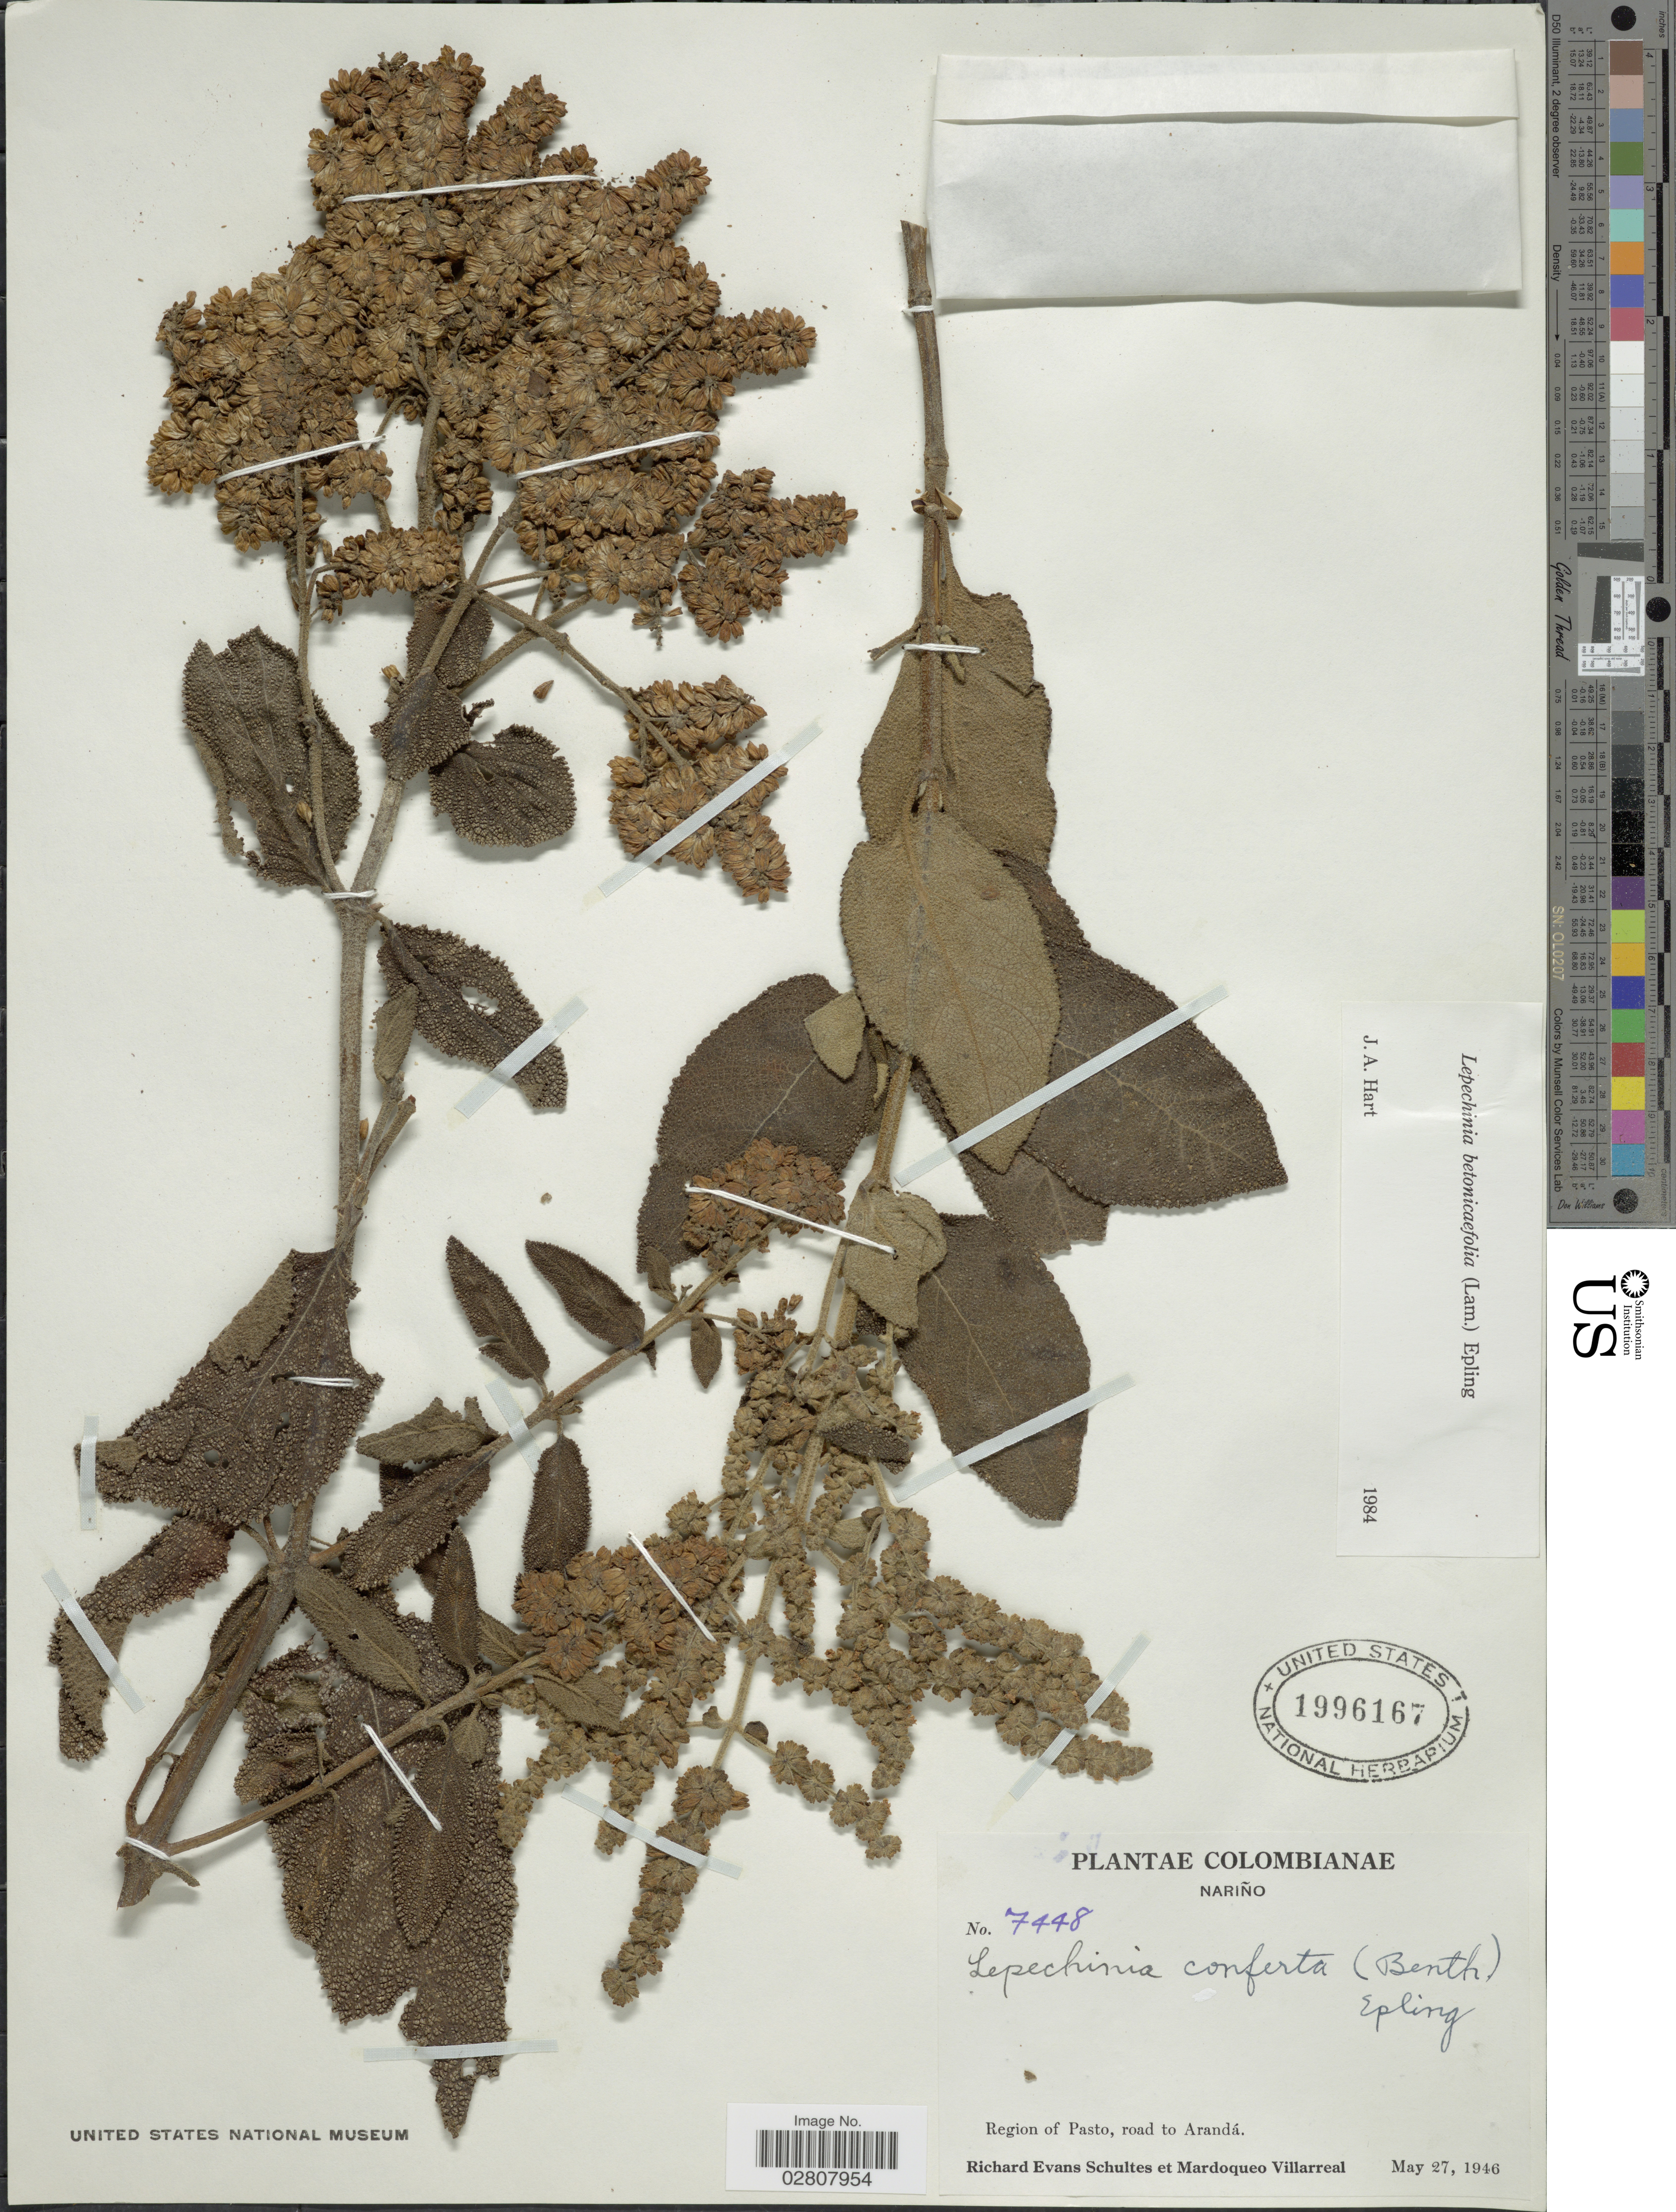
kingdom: Plantae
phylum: Tracheophyta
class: Magnoliopsida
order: Lamiales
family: Lamiaceae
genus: Lepechinia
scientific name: Lepechinia betonicifolia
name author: (Lam.) Epling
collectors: R. E. Schultes & M. Villarreal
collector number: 7448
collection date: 1946-05-27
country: Colombia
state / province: Nariño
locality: Region of Pasto, road to Araná.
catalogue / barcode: US 1996167